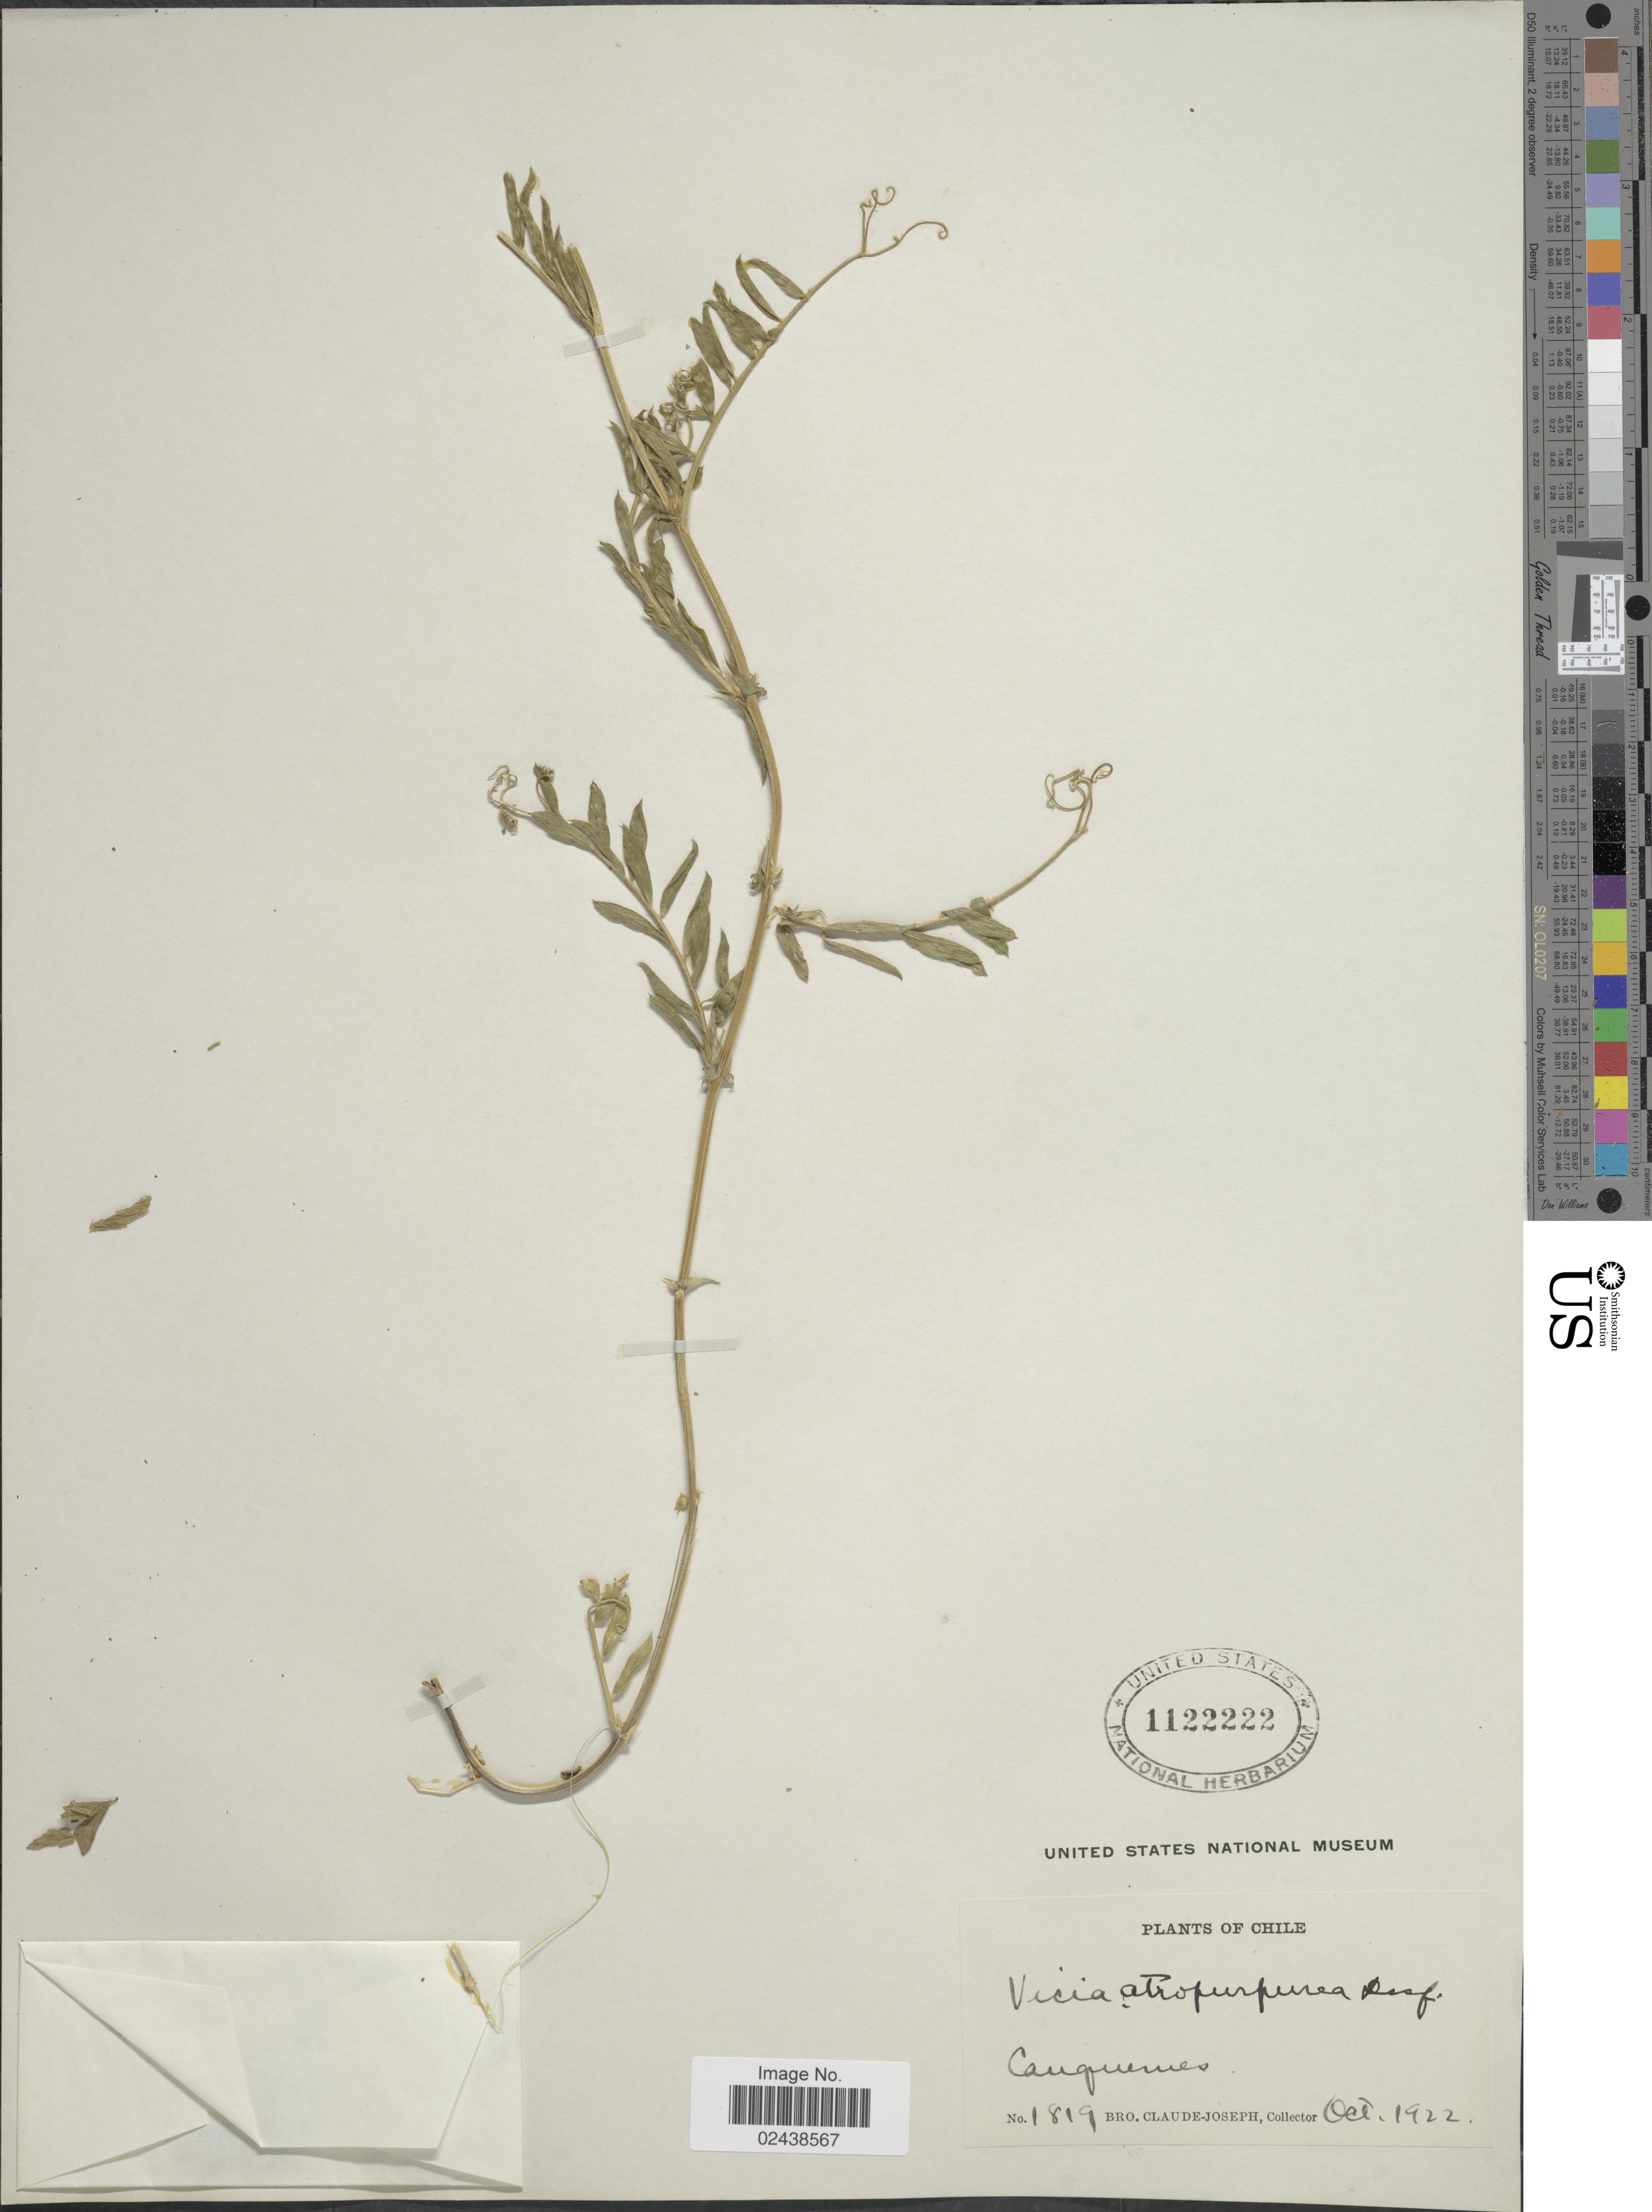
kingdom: Plantae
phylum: Tracheophyta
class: Magnoliopsida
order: Fabales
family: Fabaceae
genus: Vicia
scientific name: Vicia benghalensis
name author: L.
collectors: Bro. Claude-Joseph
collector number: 1819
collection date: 1922-10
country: Chile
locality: Cauquenes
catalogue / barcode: US 1122222